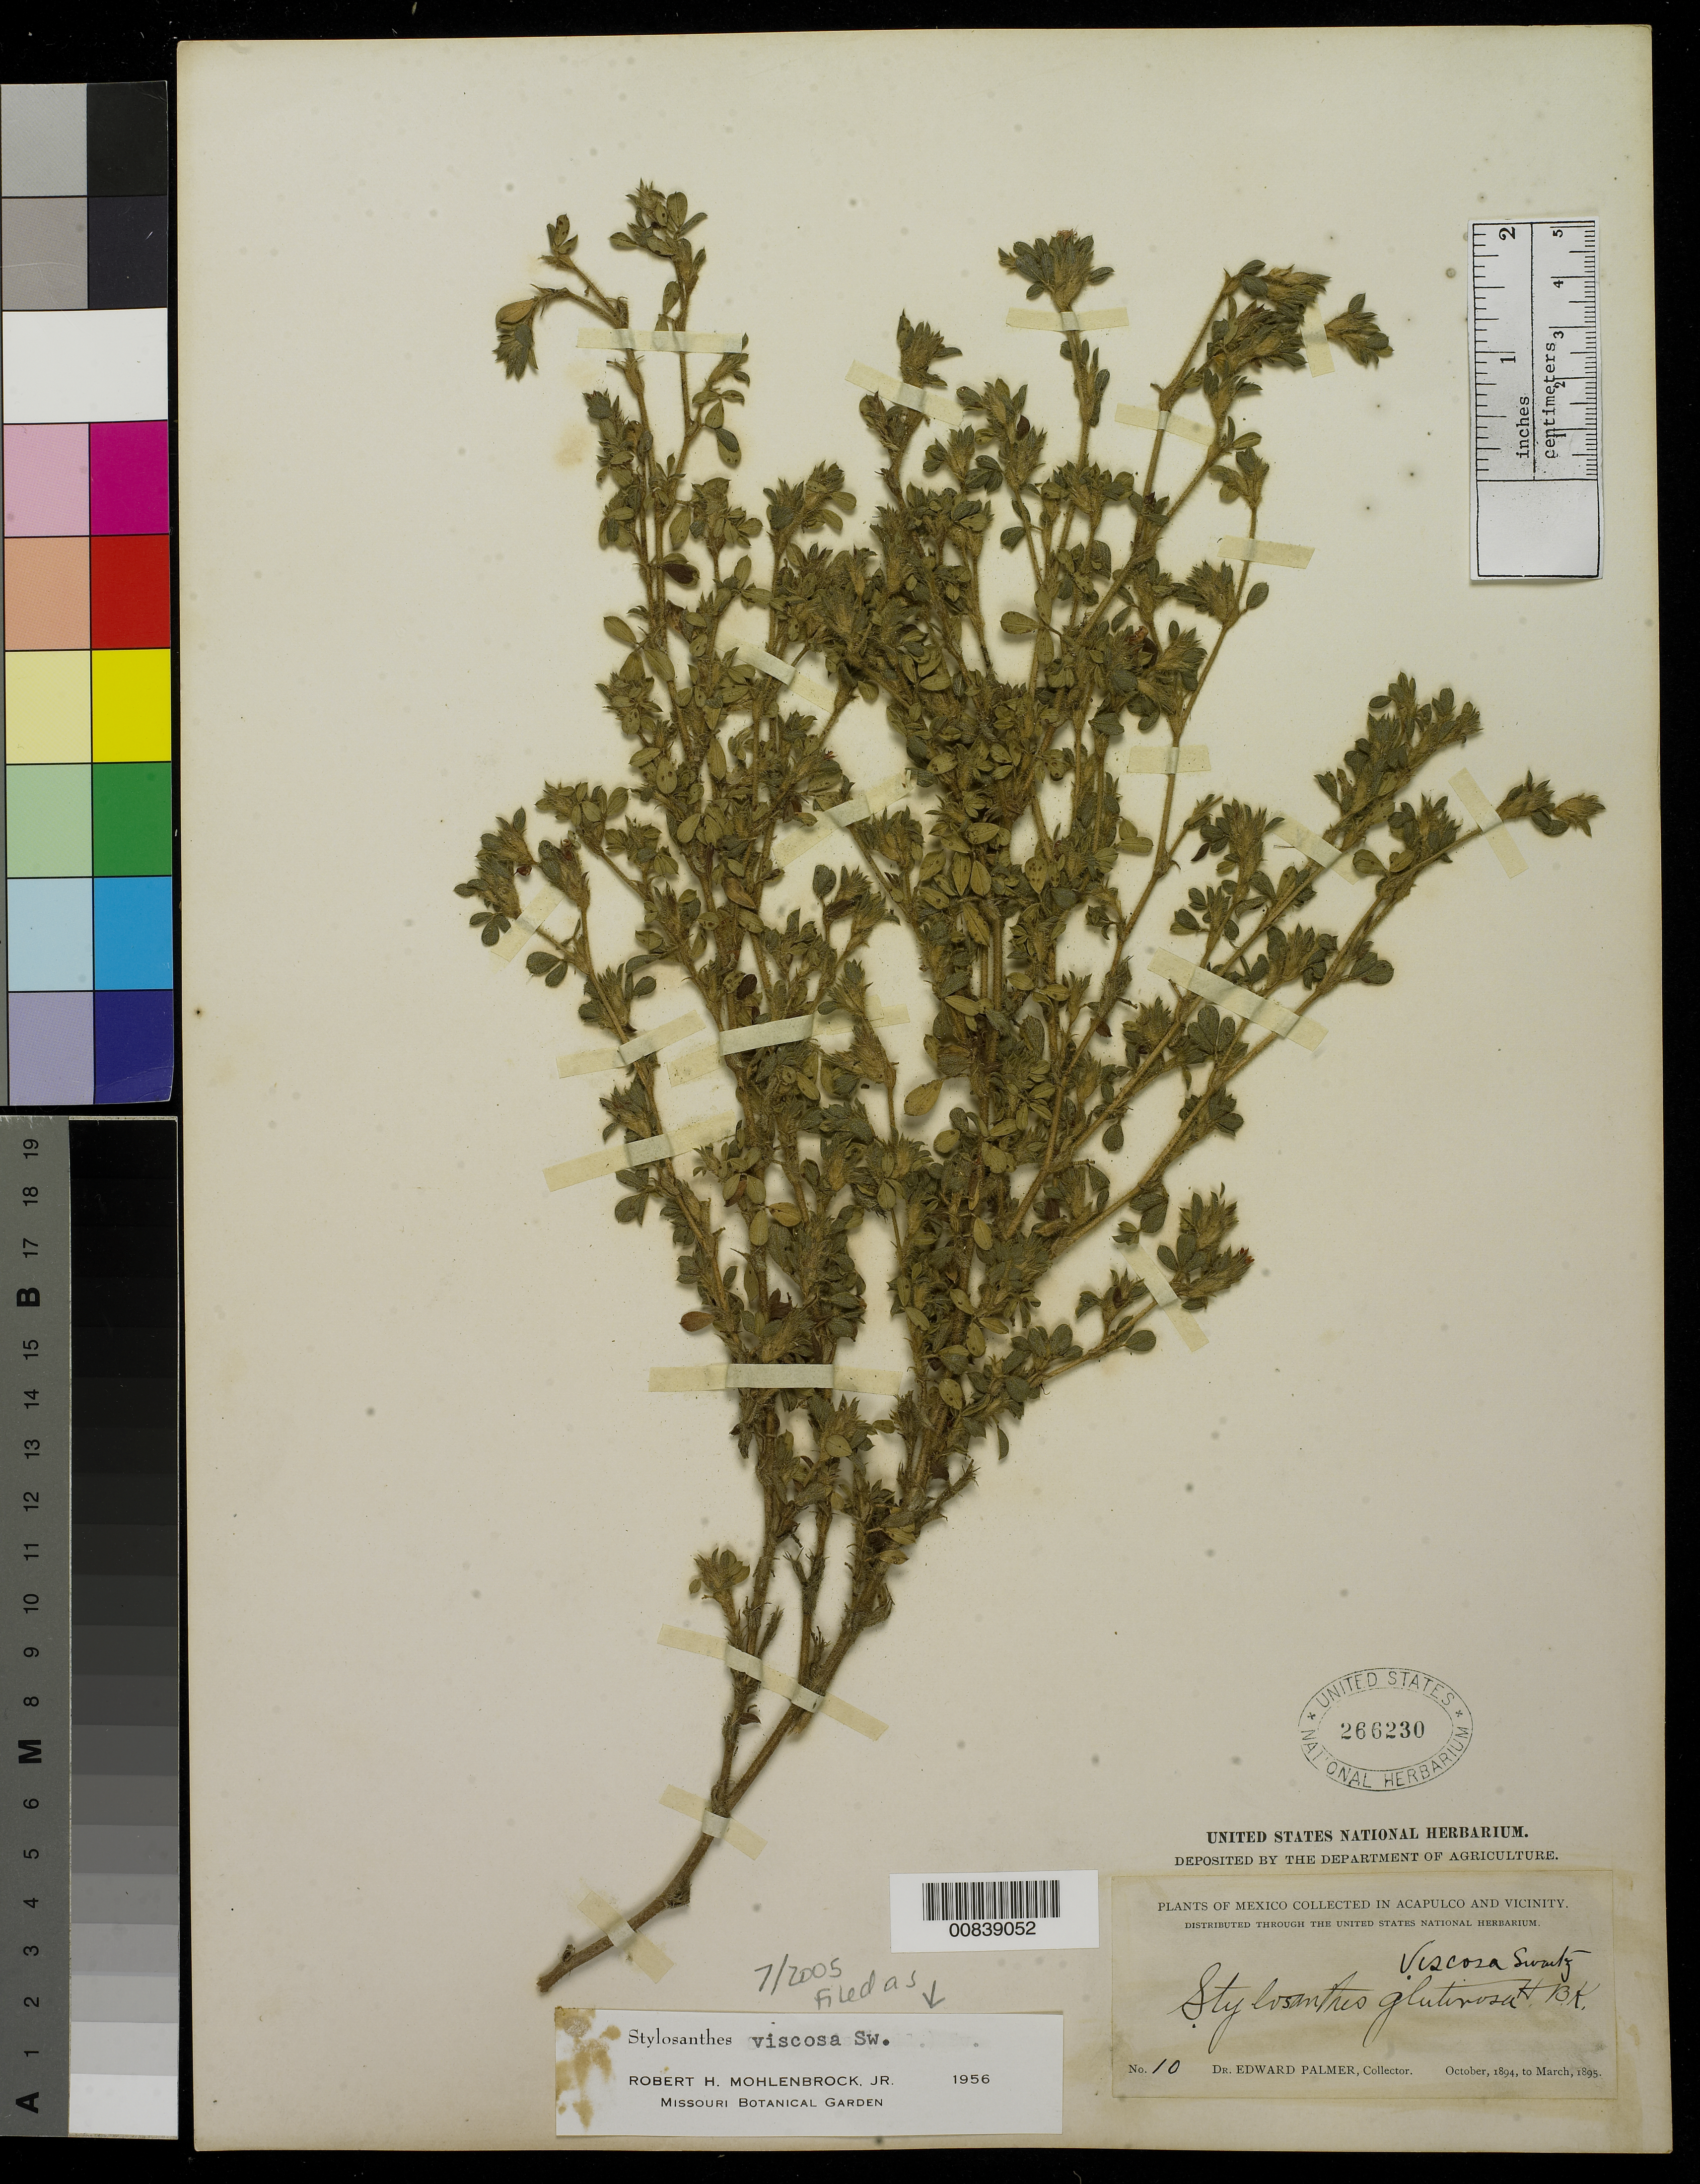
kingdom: Plantae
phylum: Tracheophyta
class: Magnoliopsida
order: Fabales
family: Fabaceae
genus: Stylosanthes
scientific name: Stylosanthes viscosa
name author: Sw.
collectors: E. Palmer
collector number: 10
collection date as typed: Oct 1894 to -- Mar 1895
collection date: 1894-10/1895-03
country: Mexico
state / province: Guerrero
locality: Acapulco, Guerrero and vicinity.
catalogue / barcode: US 266230